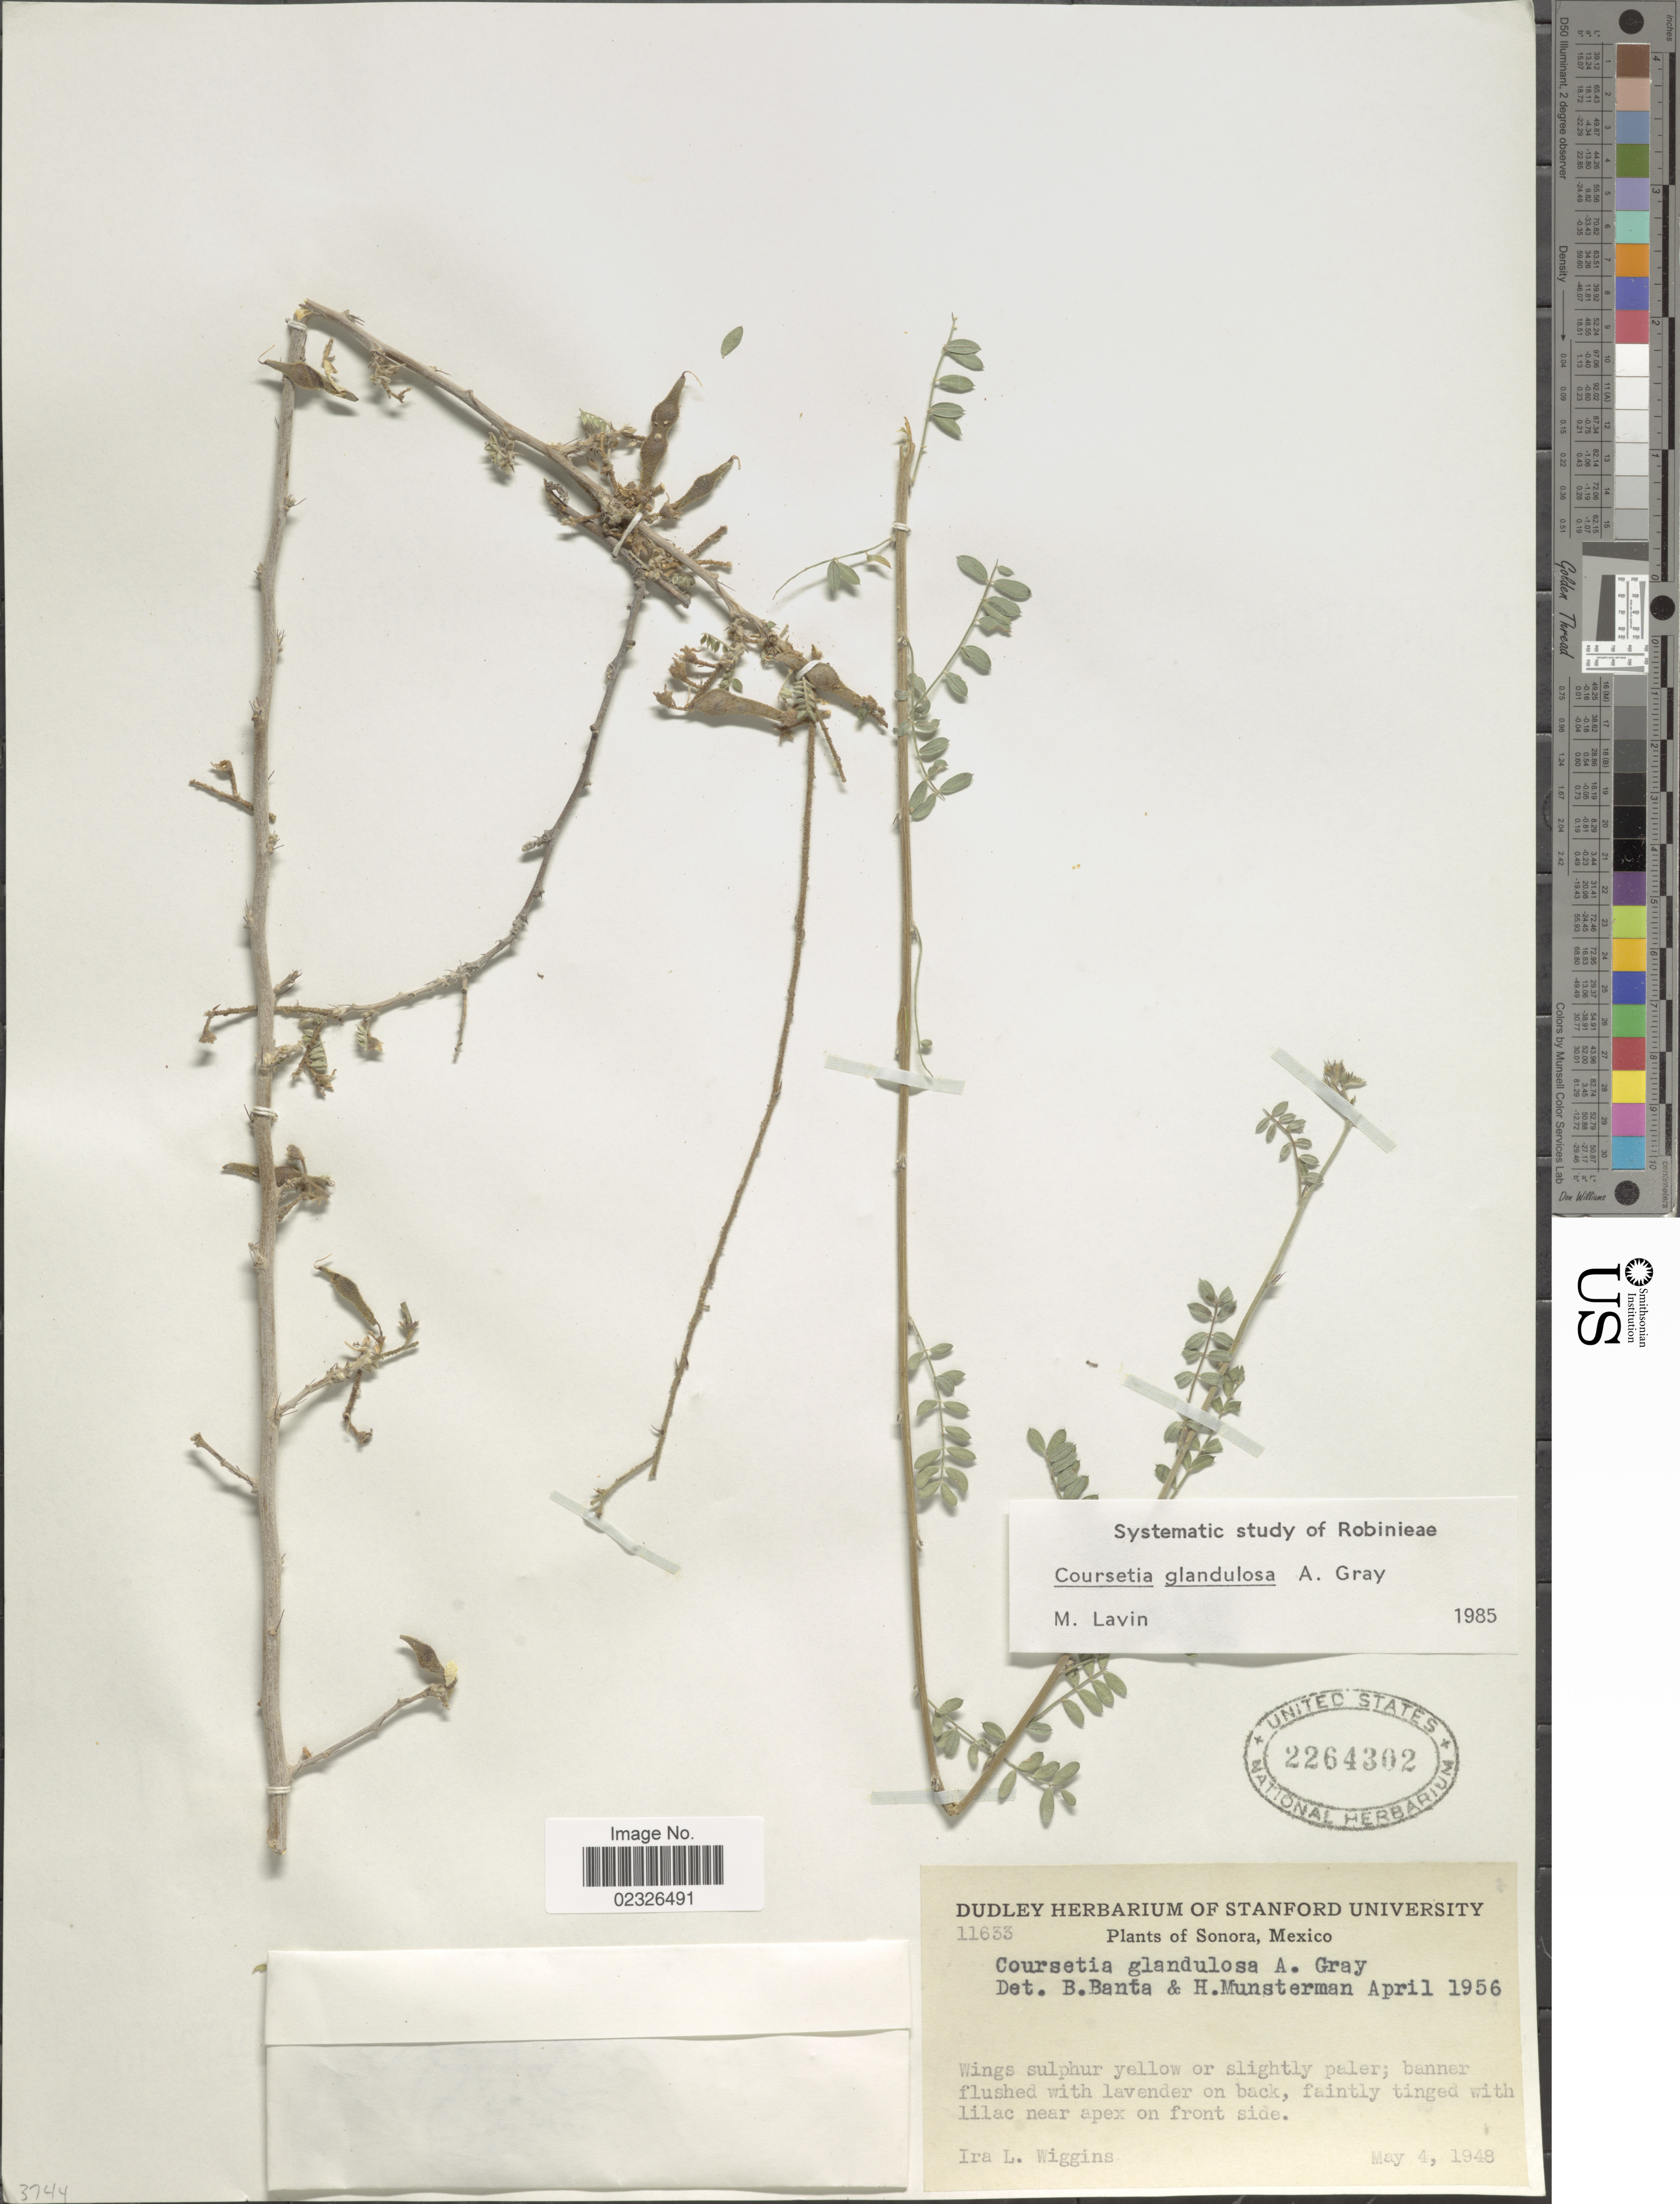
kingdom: Plantae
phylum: Tracheophyta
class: Magnoliopsida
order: Fabales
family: Fabaceae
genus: Coursetia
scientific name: Coursetia glandulosa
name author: A. Gray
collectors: I. L. Wiggins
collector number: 11633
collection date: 1948-05-04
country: Mexico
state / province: Sonora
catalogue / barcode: US 2264302